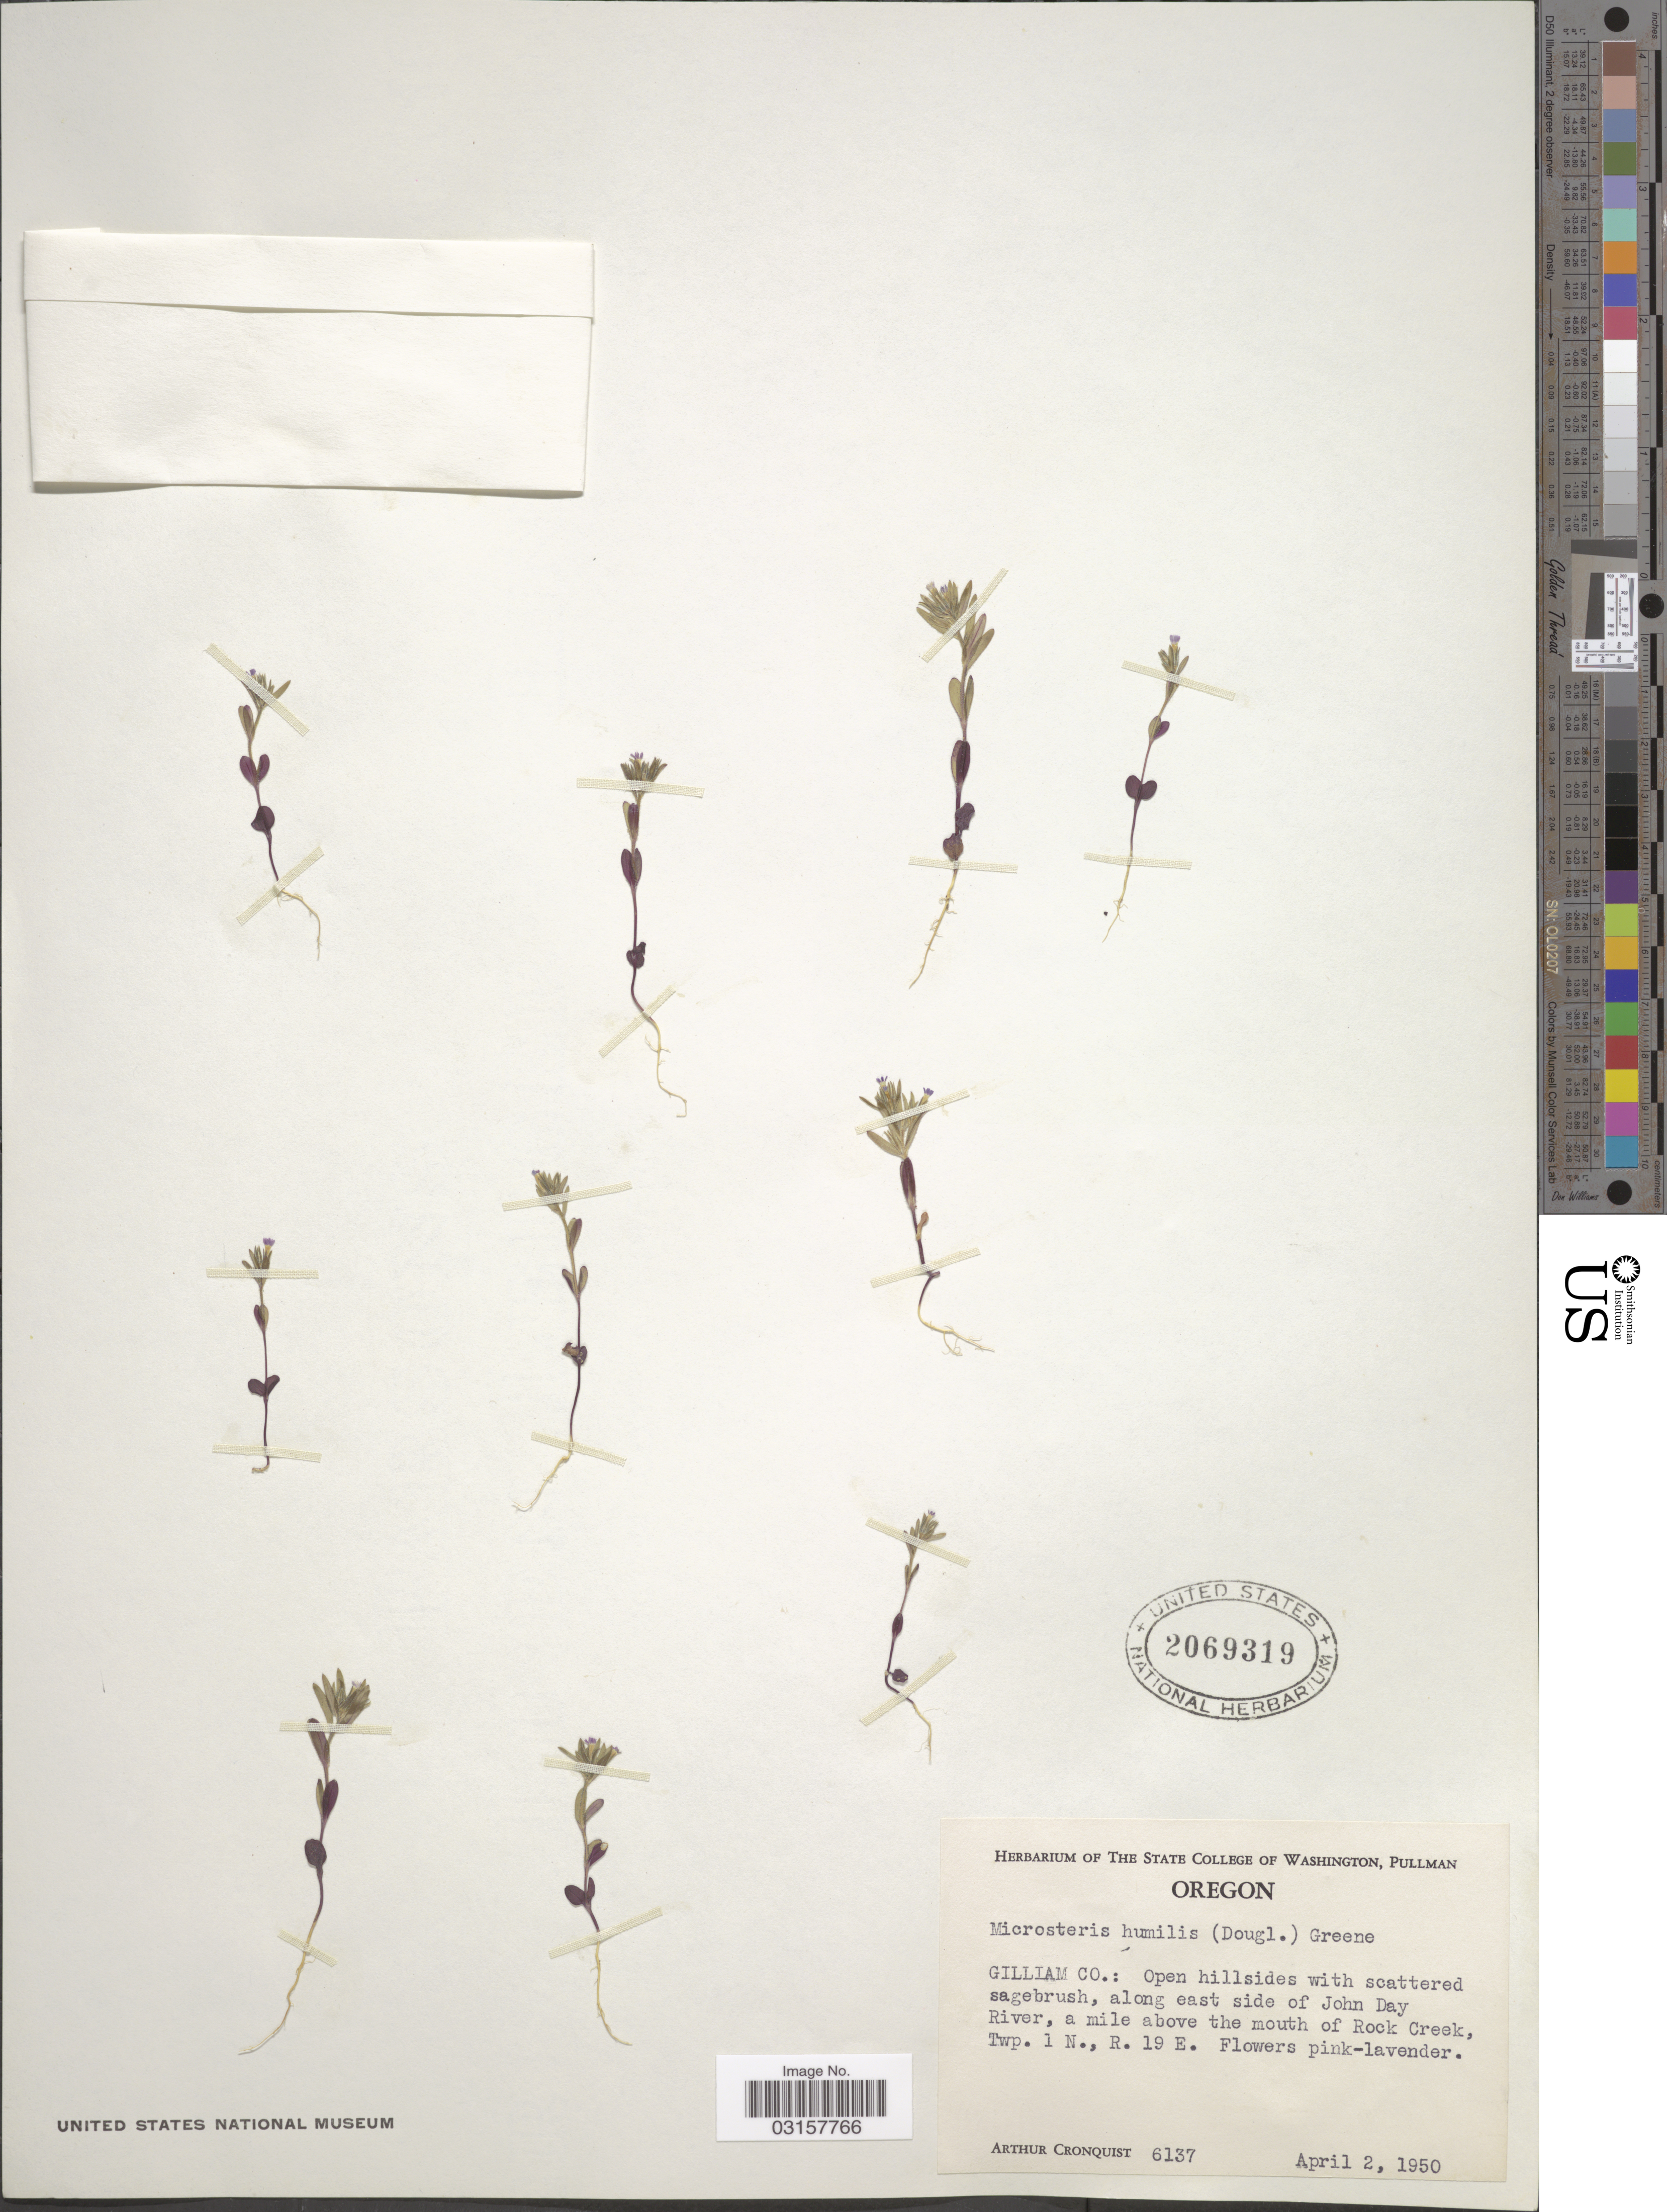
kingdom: Plantae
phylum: Tracheophyta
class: Magnoliopsida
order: Ericales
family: Polemoniaceae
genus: Microsteris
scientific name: Microsteris gracilis var. humilior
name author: (Hook.) Cronquist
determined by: (US) Smithsonian Institution - National Museum of Natural History - Department of Botany (UNITED STATES)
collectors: A. J. Cronquist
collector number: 6137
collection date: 1950-04-02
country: United States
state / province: Oregon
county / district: Gilliam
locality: Gilliam Co., along east side of John Day River, a mile above the mouth of Rock Creek, Twp. 1 N., R. 19 E.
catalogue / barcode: US 2069319